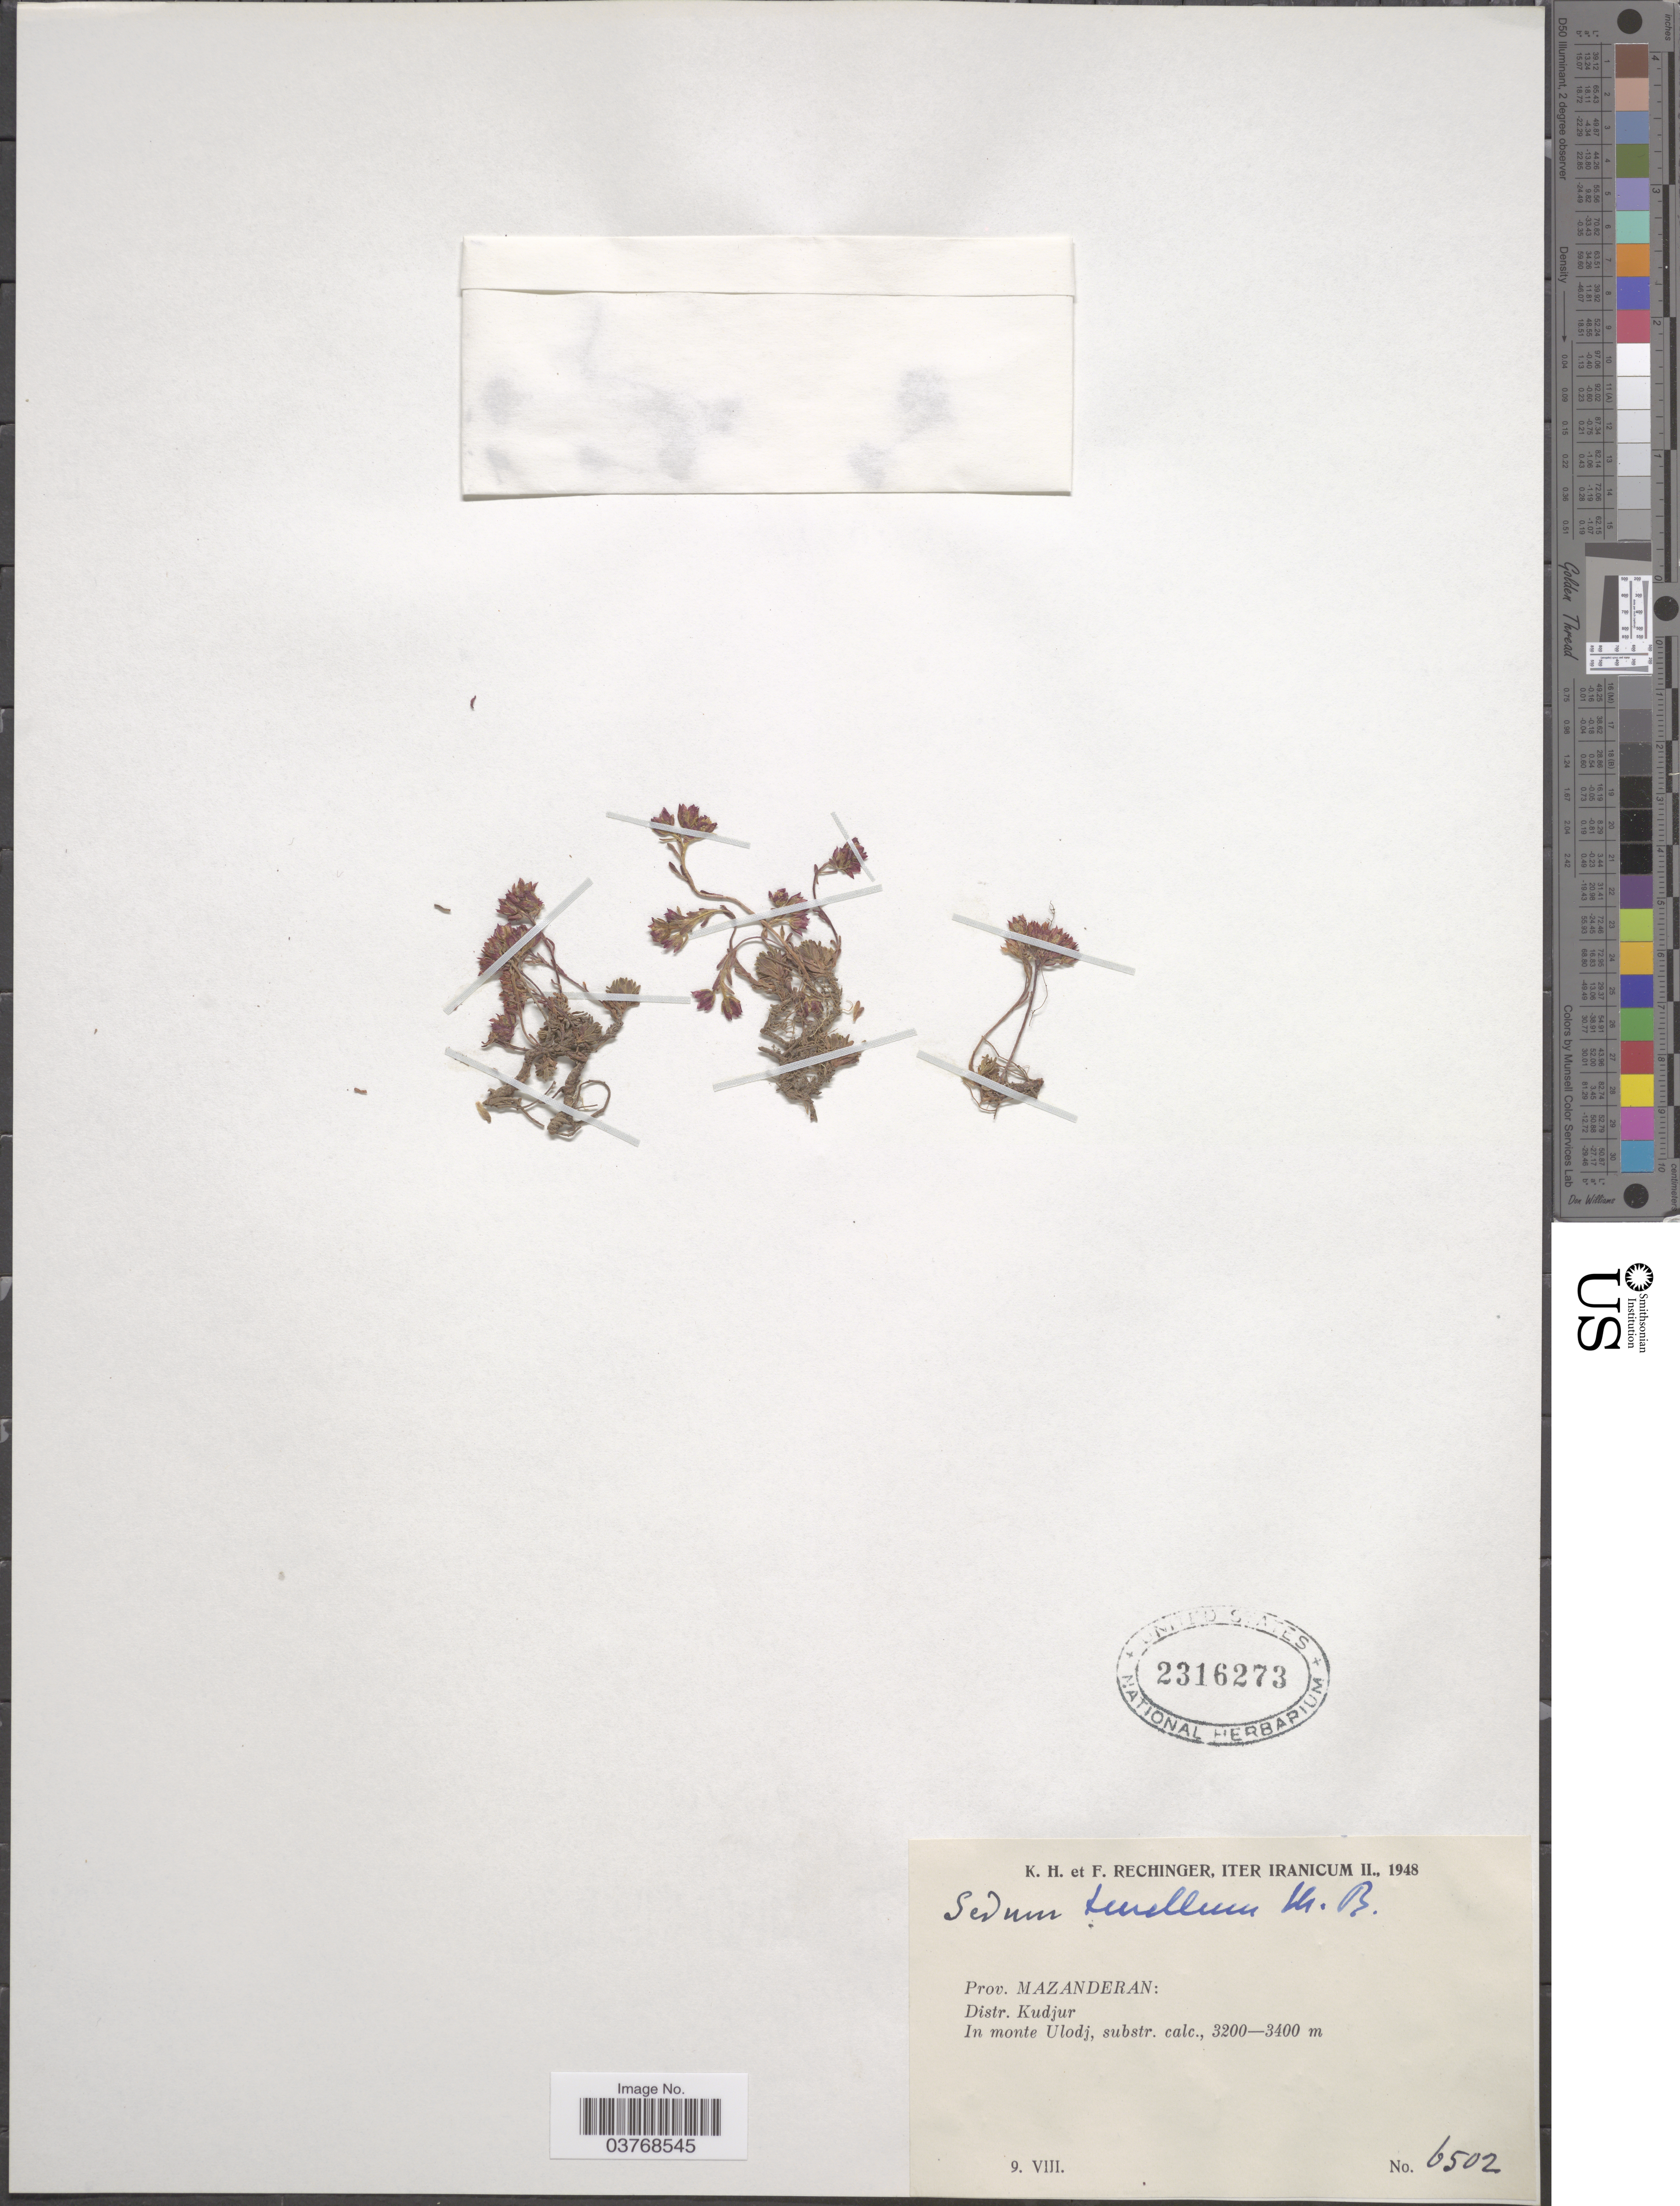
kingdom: Plantae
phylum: Tracheophyta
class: Magnoliopsida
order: Saxifragales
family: Crassulaceae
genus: Sedum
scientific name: Sedum tenellum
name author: M. Bieb.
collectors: K. H. Rechinger & F. Rechinger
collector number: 6502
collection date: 1948-08-09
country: Iran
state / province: Mazandaran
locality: Distr. Kudjur. In monte Ulodj.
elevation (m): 3200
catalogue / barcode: US 2316273